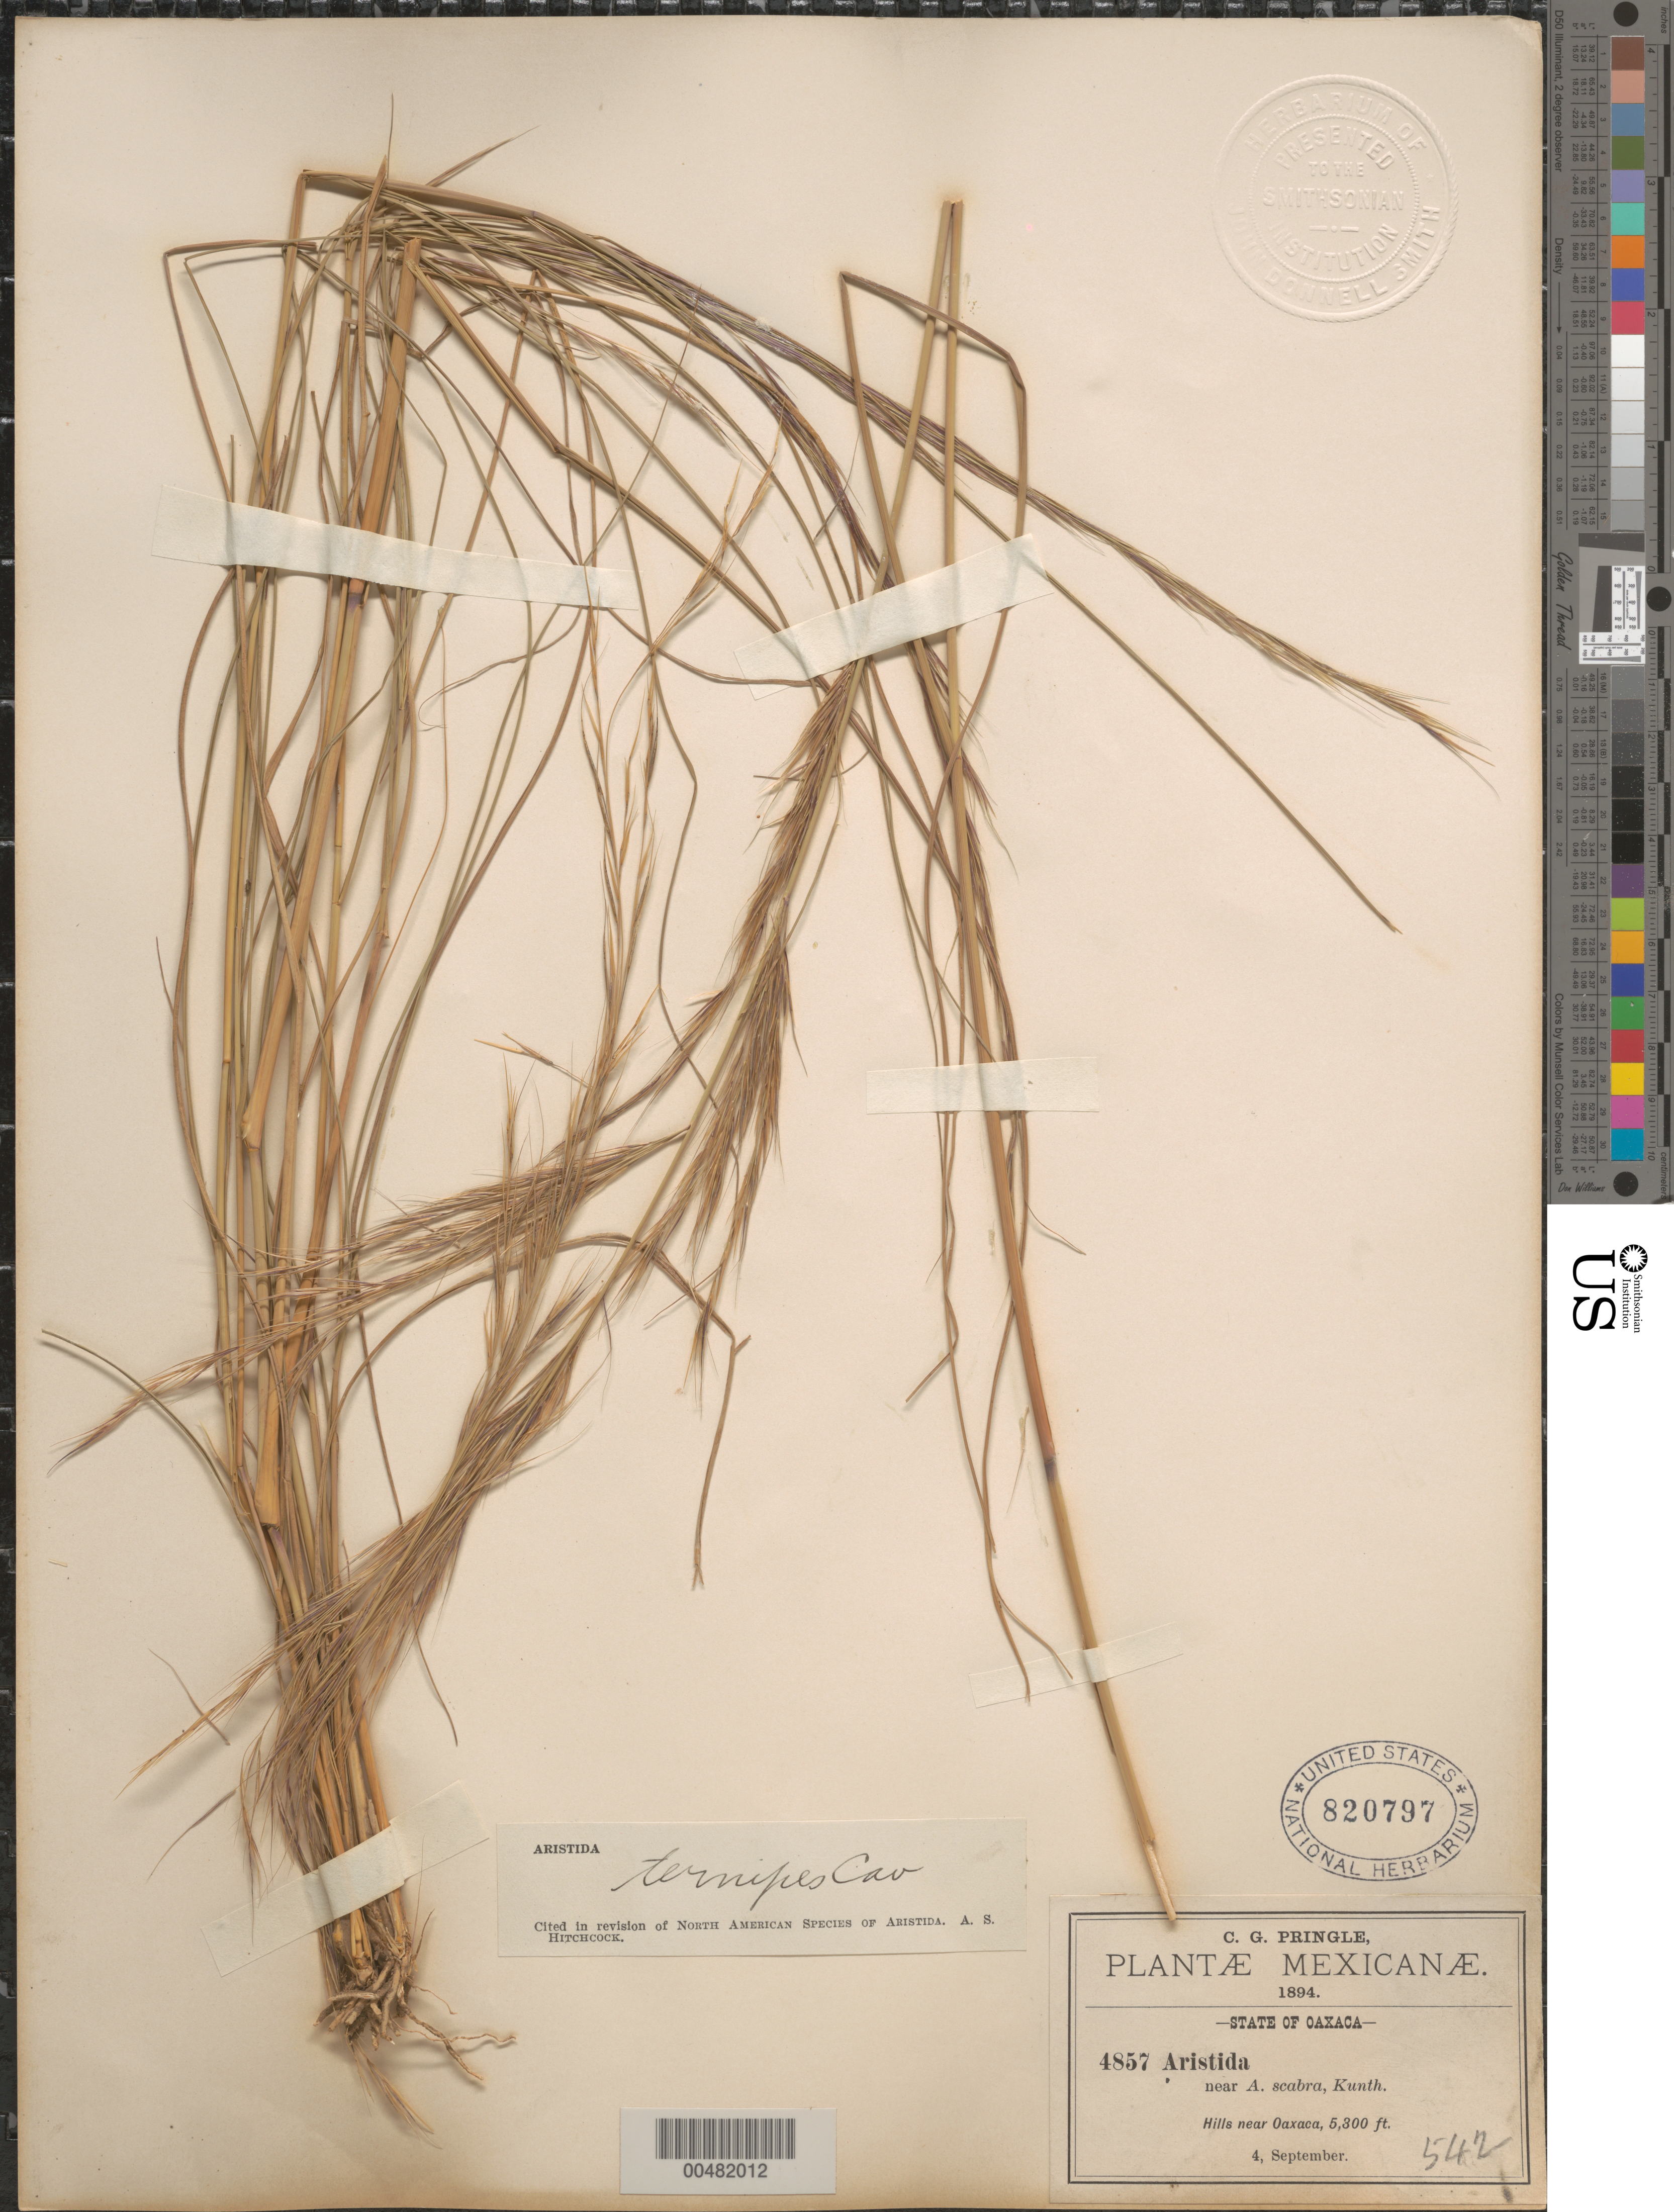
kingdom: Plantae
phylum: Tracheophyta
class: Liliopsida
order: Poales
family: Poaceae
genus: Aristida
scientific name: Aristida ternipes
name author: Cav.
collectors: C. G. Pringle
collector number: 4857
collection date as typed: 4 Sep 1894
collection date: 1894-09-04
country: Mexico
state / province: Oaxaca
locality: Hills near Oaxaca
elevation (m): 1615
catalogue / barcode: US 820797